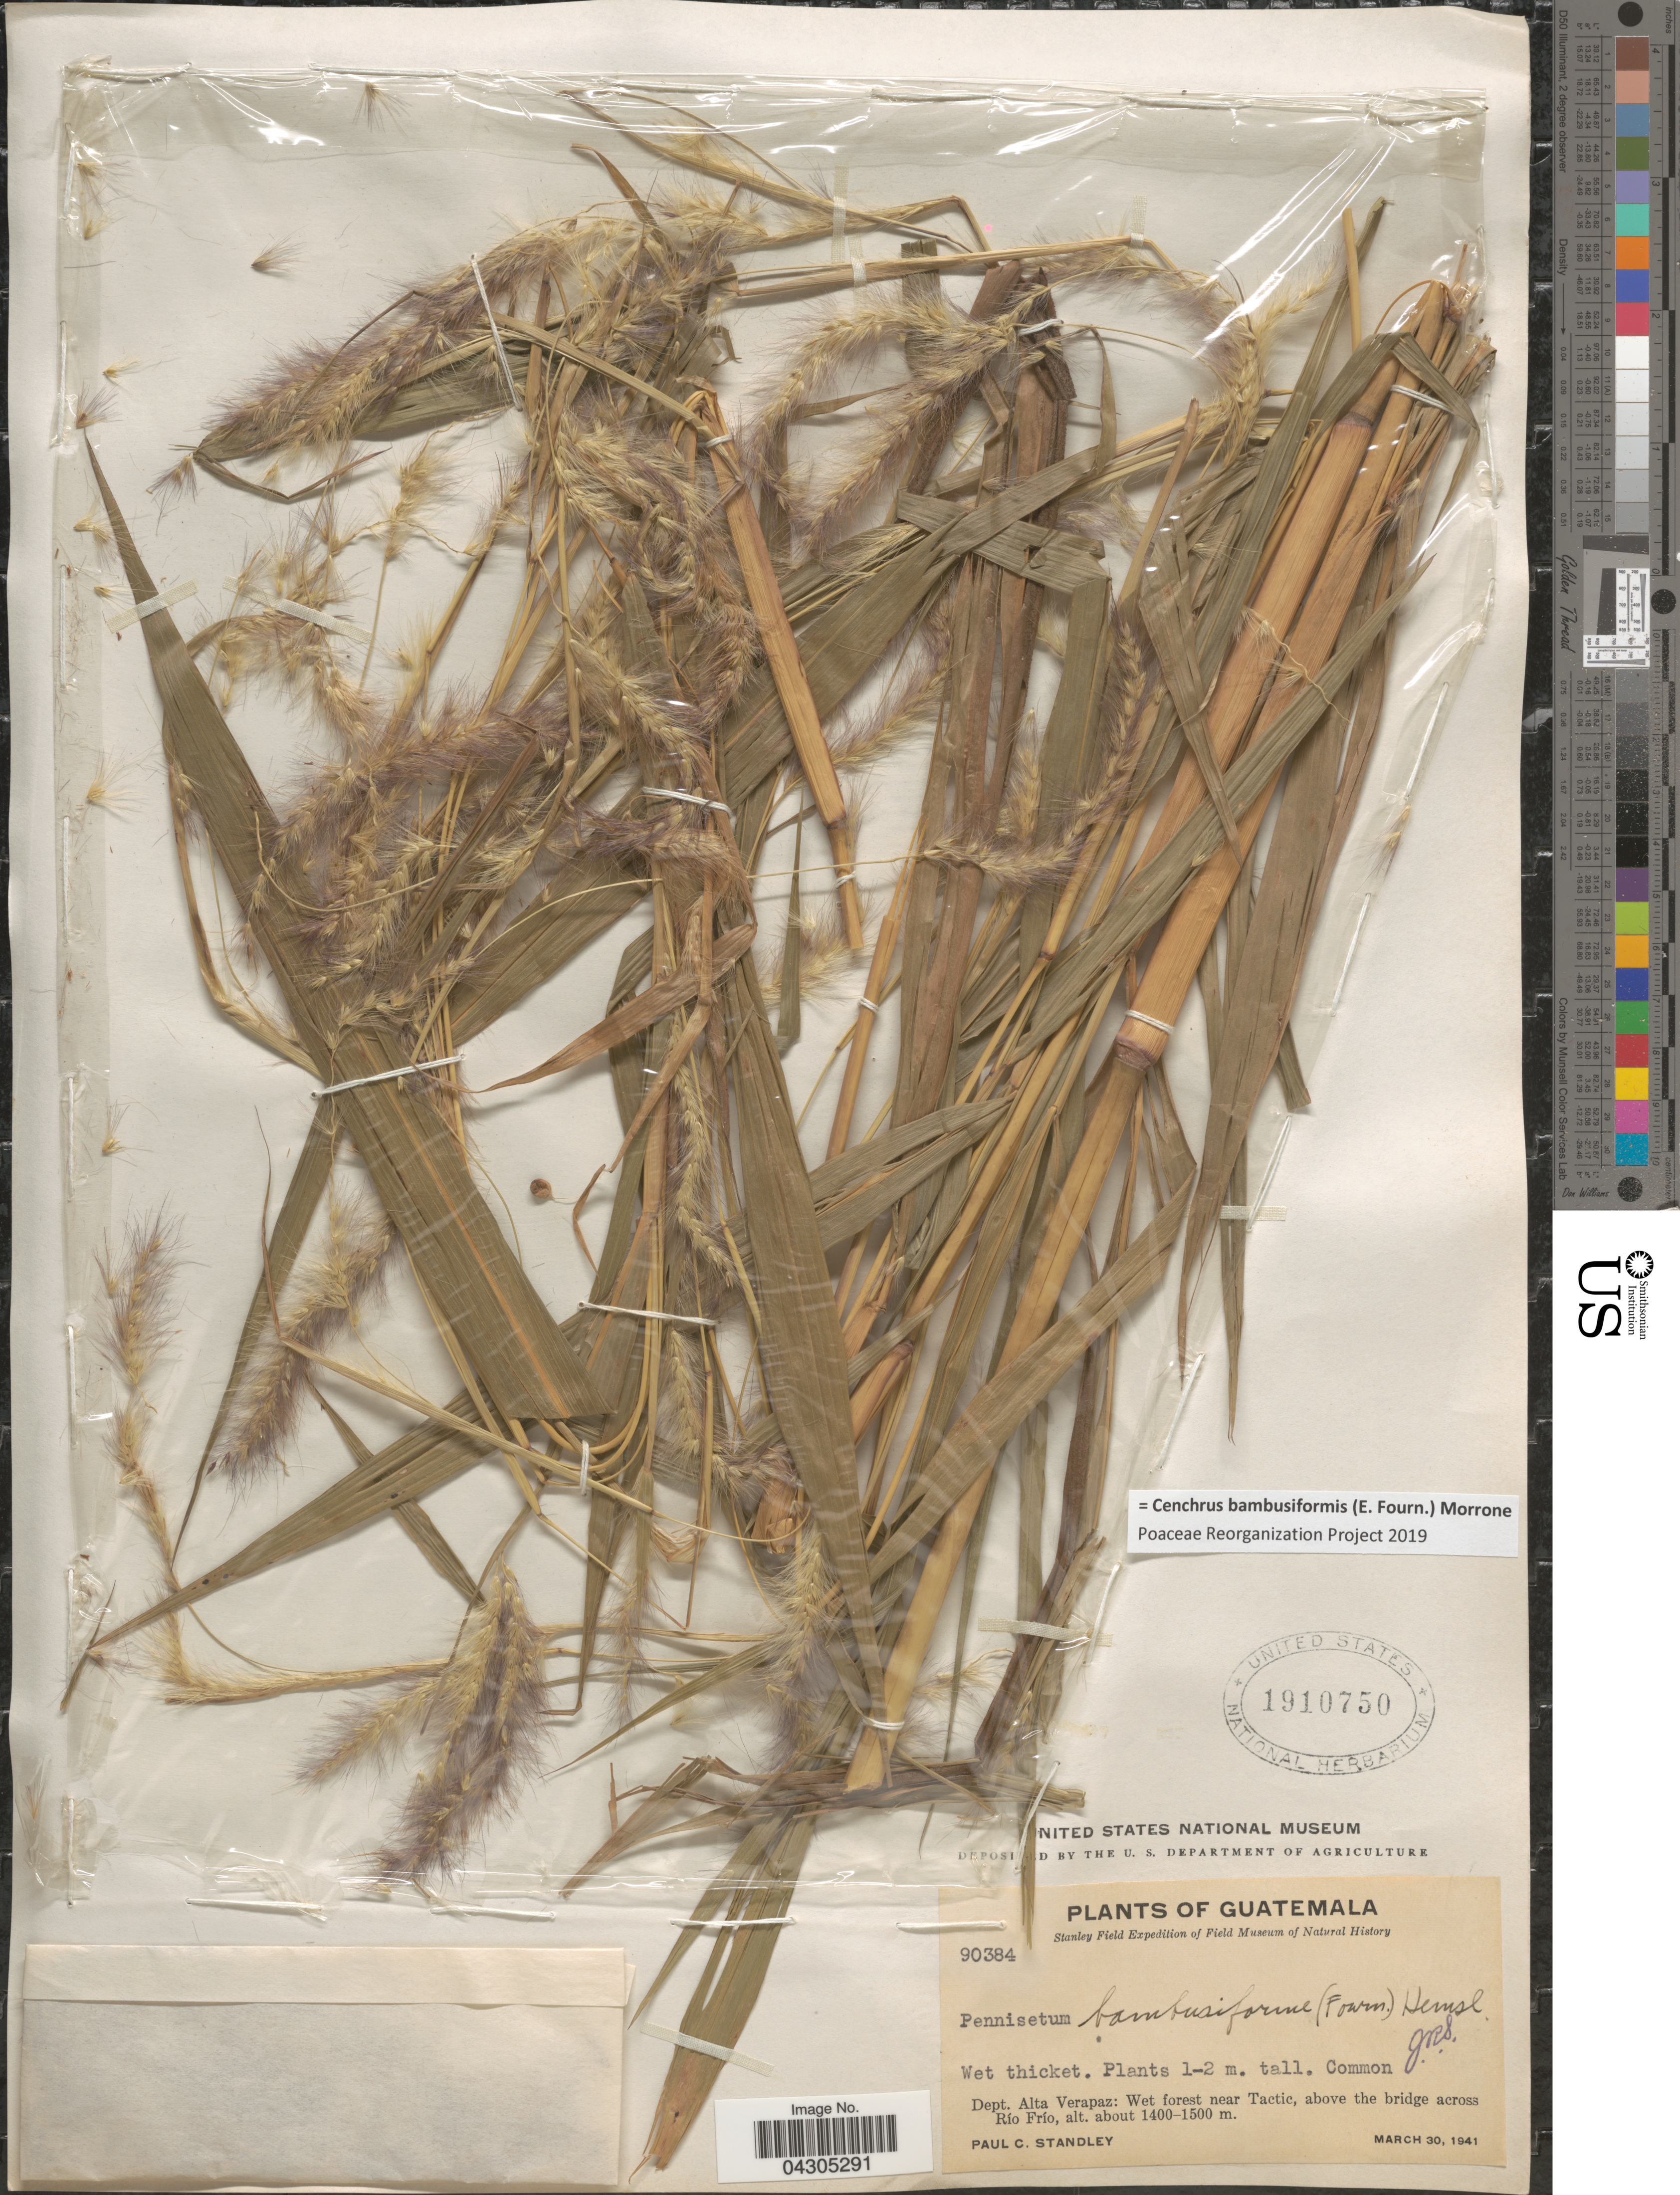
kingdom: Plantae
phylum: Tracheophyta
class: Liliopsida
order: Poales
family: Poaceae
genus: Cenchrus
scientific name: Cenchrus bambusiformis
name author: (E. Fourn.) Morrone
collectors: P. C. Standley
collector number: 90384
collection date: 1941-03-30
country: Guatemala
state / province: Alta Verapaz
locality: Sewell Avery Expedition. Dept. Alta Verapaz: Wet forest near Tactic, above the bridge across Río Frío.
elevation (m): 1400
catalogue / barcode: US 1910750